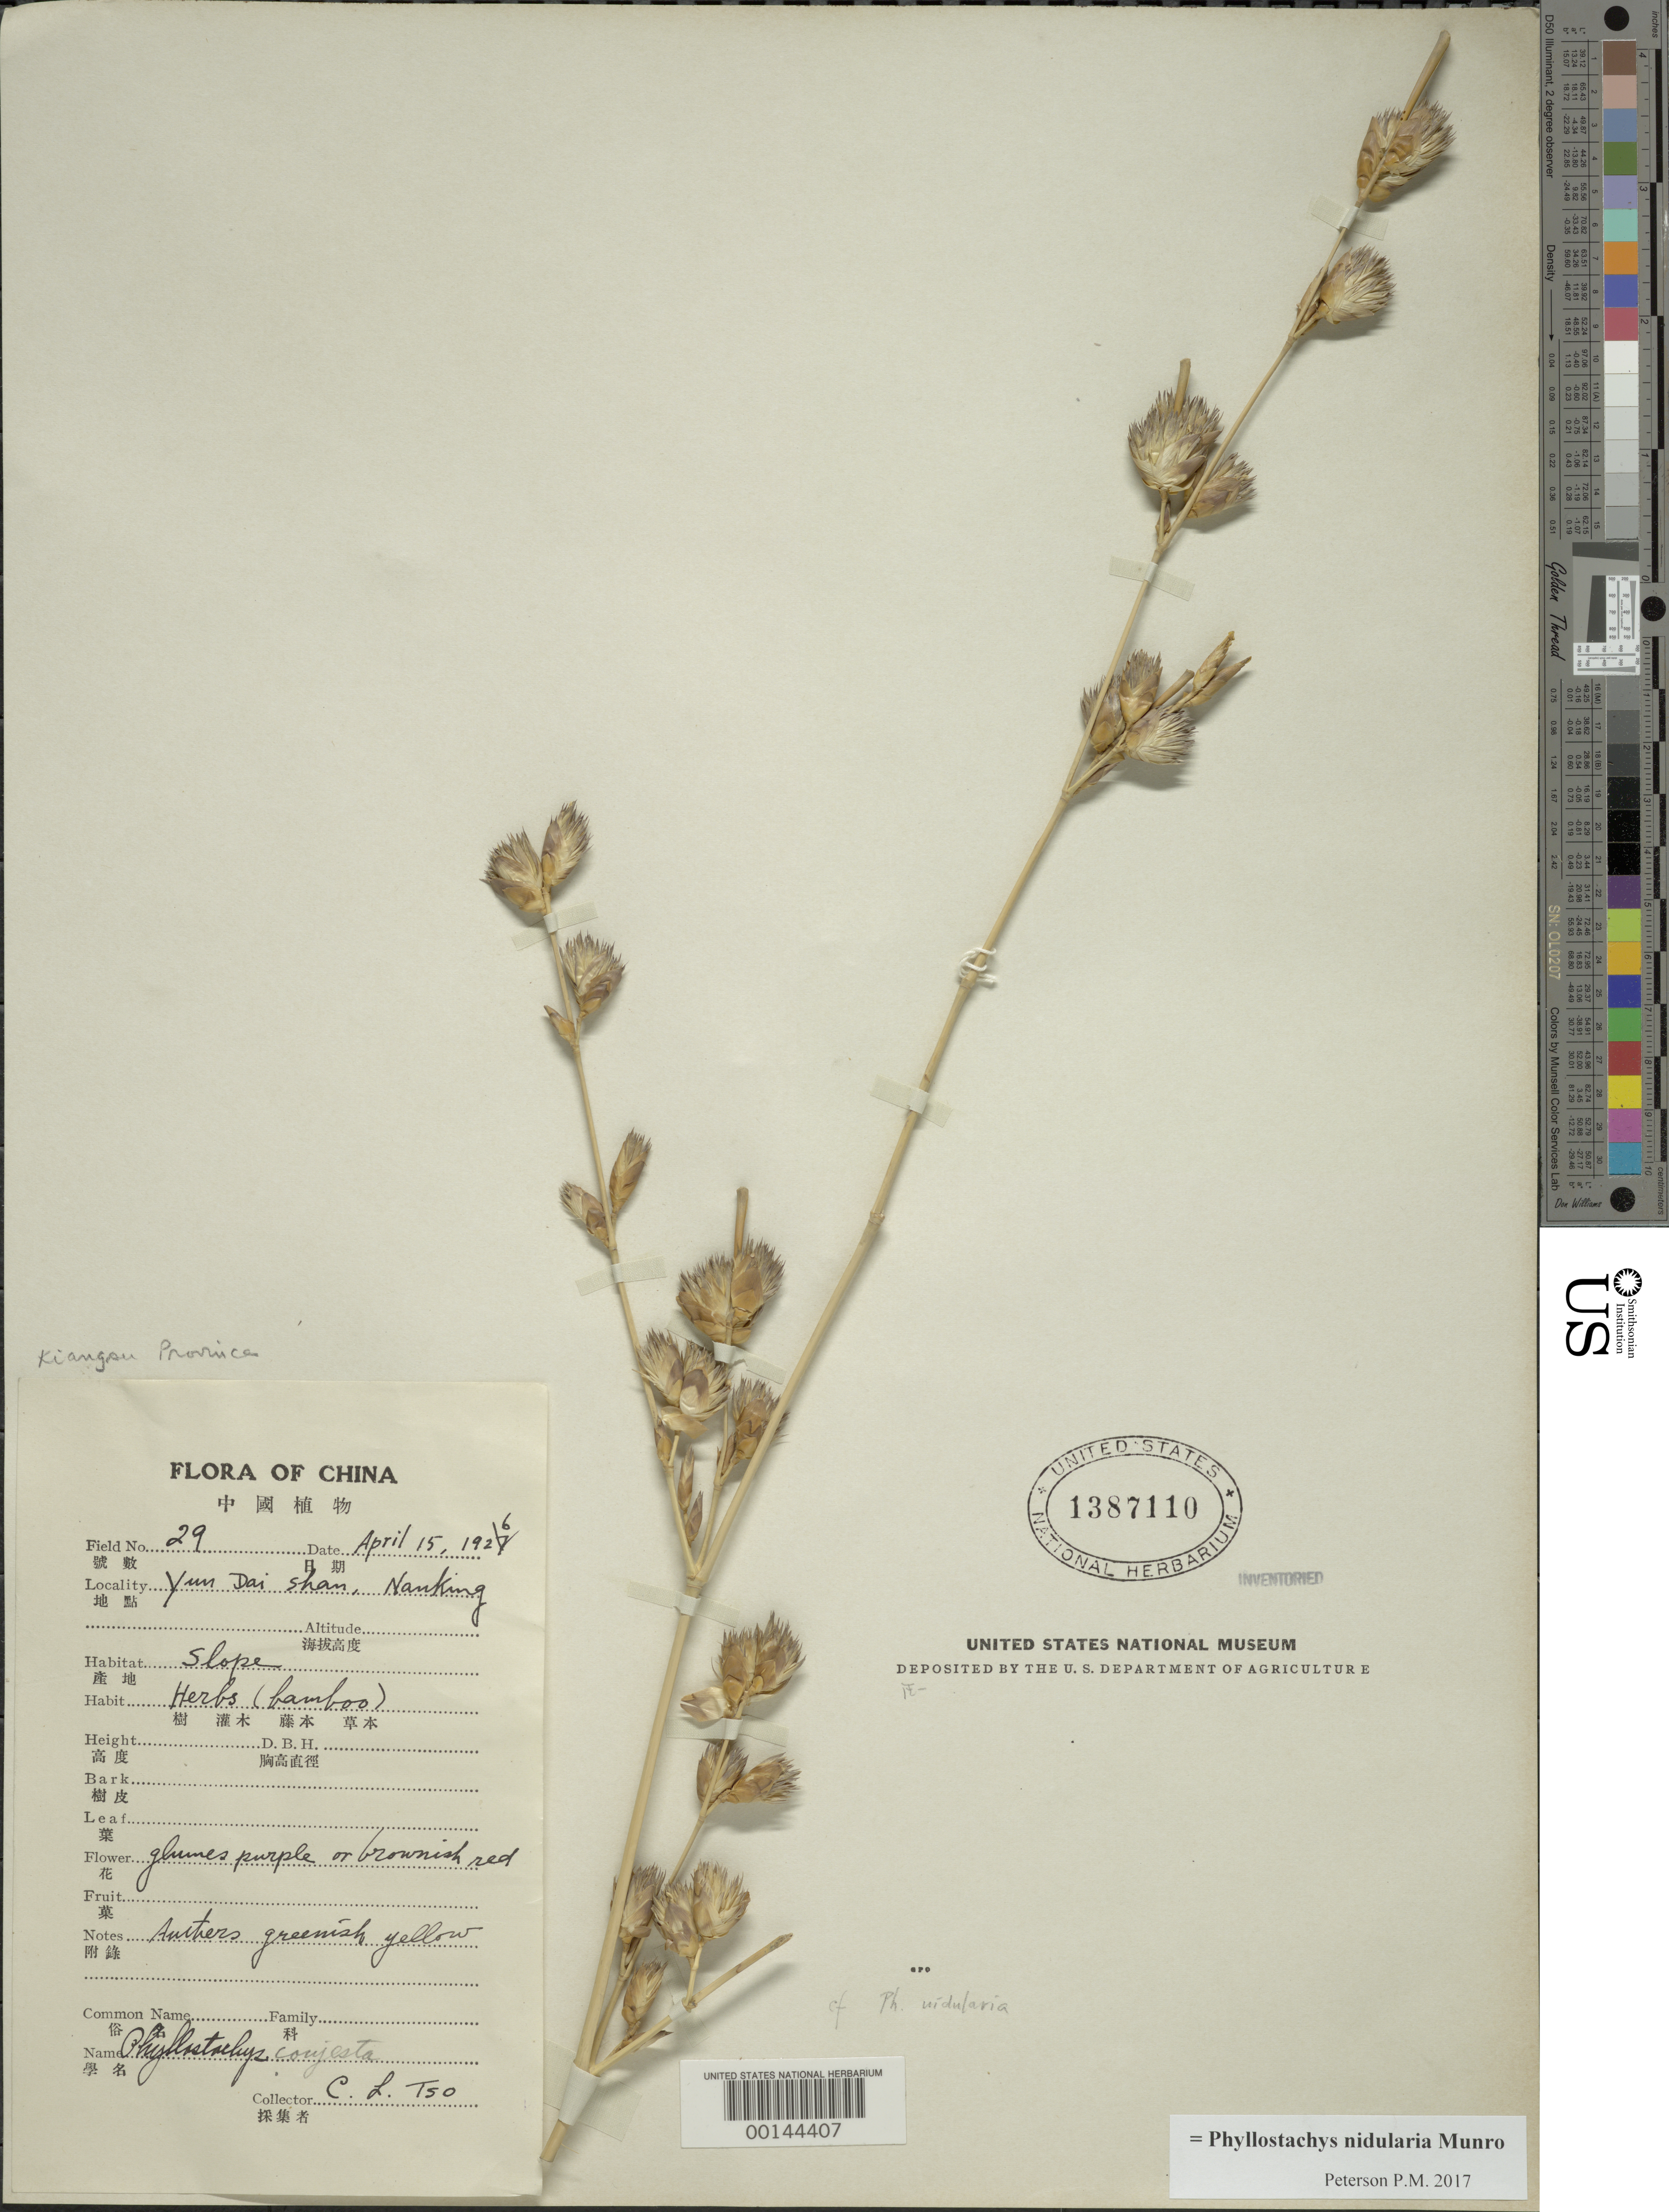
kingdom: Plantae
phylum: Tracheophyta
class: Liliopsida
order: Poales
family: Poaceae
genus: Phyllostachys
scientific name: Phyllostachys nidularia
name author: Munro ex Fenzi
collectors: W. T. Tsang & K. C. Wong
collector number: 29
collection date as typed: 15 Apr 1926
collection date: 1926-04-15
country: China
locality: Nanking, yun dai shan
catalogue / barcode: US 1387110